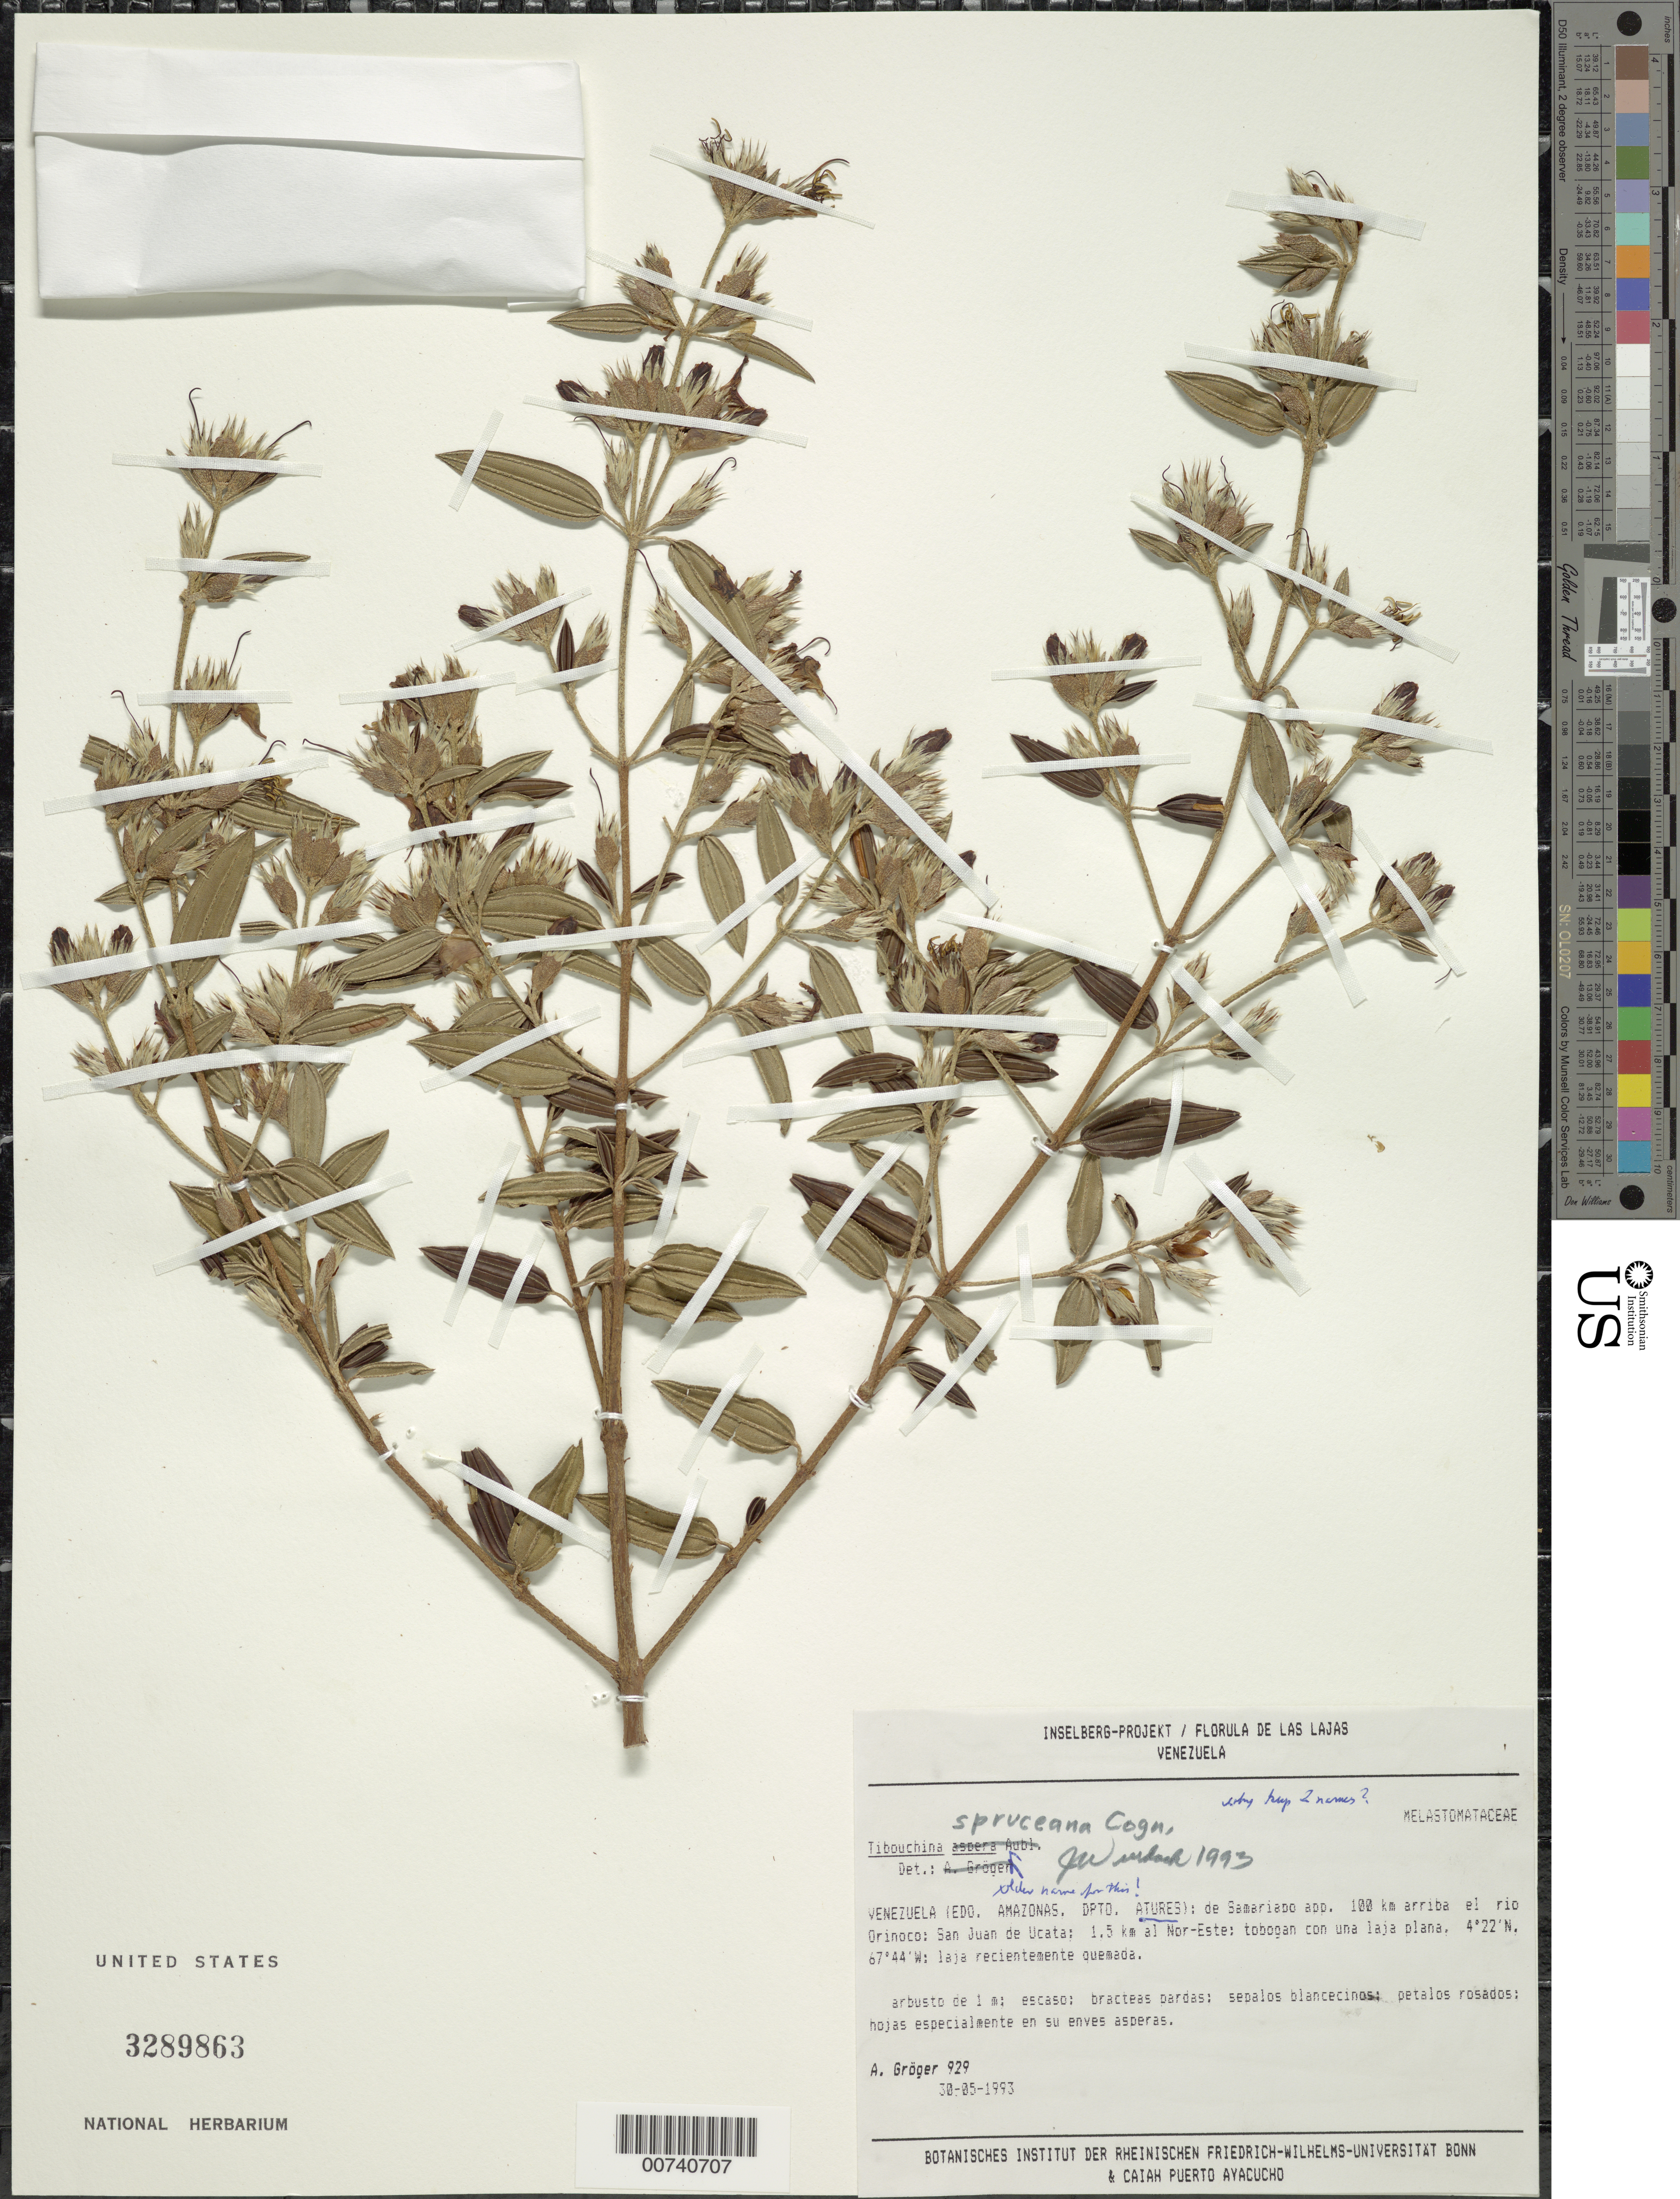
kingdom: Plantae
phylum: Tracheophyta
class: Magnoliopsida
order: Myrtales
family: Melastomataceae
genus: Tibouchina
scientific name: Tibouchina aspera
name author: Aubl.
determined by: Wurdack, John J., (US), US (UNITED STATES)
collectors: A. Gröger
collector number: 929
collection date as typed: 30-May-93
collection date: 1993-05-30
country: Venezuela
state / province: Amazonas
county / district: Atures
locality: Samariapo, 100 km from Río Orinoco, San Juan de Ucata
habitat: Laja recientemente quemada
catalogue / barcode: US 3289863